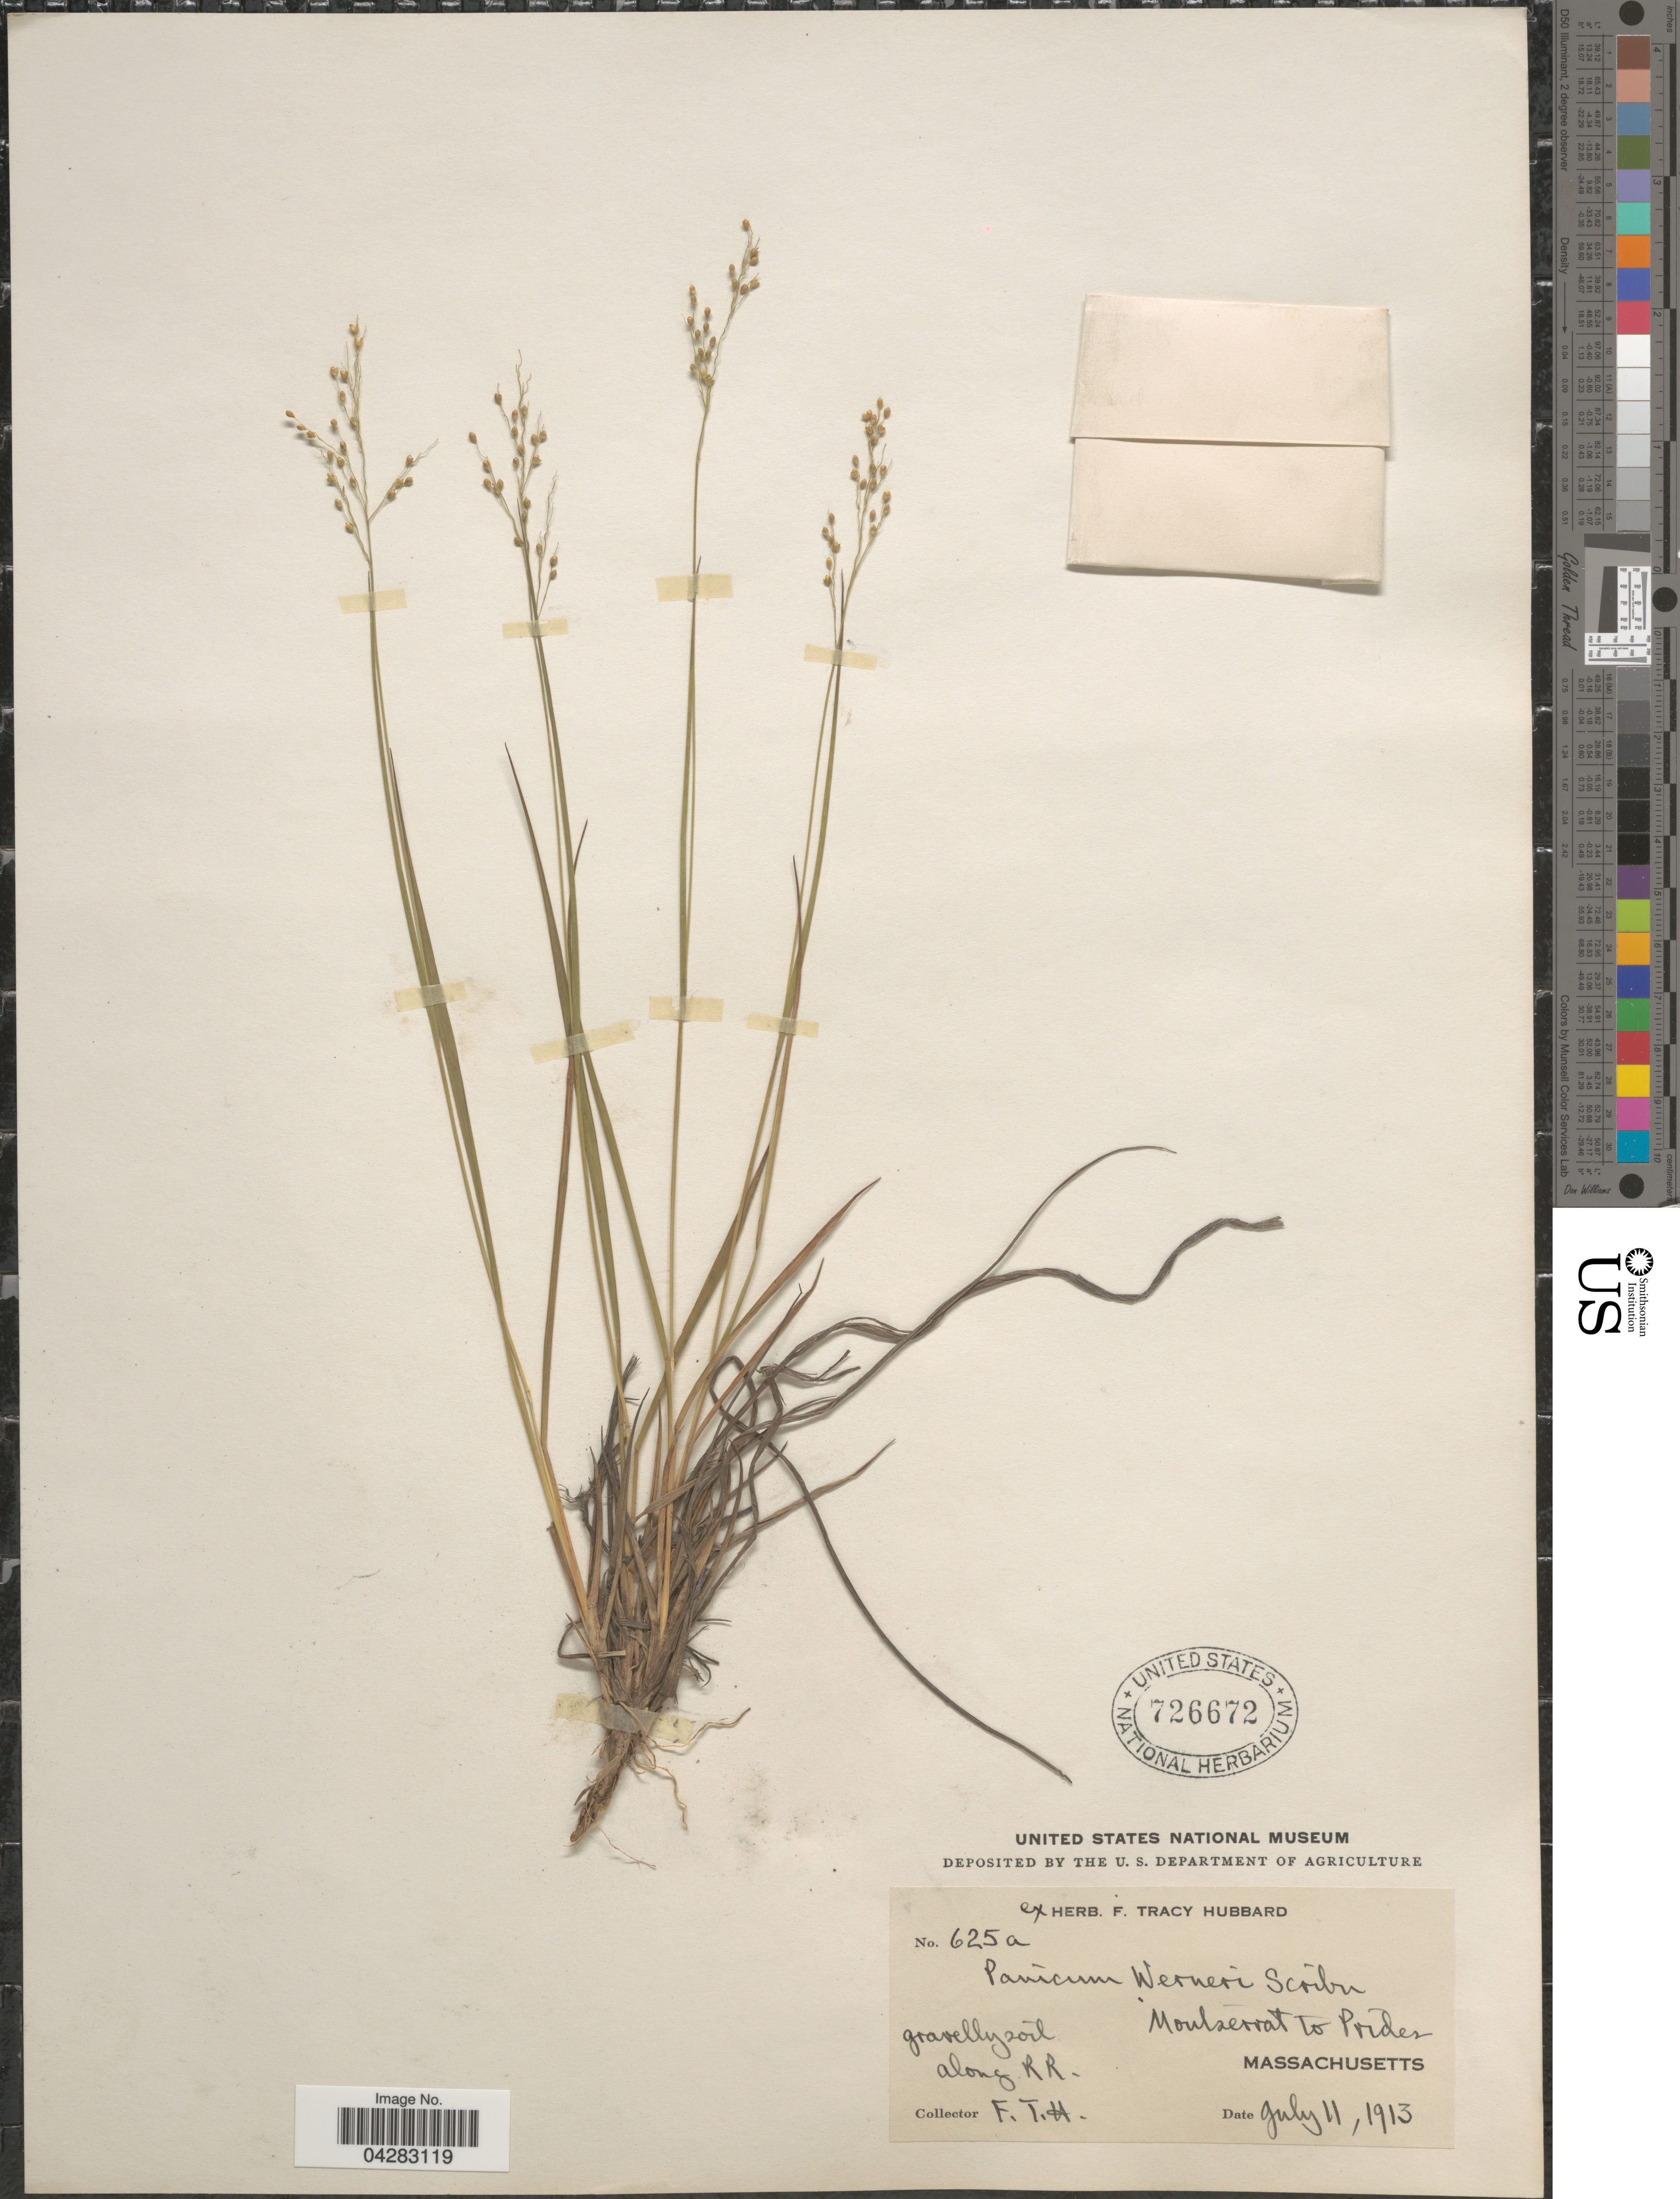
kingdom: Plantae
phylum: Tracheophyta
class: Liliopsida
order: Poales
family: Poaceae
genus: Dichanthelium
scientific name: Dichanthelium linearifolium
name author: (Scribn.) Gould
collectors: F. T. Hubbard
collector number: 625a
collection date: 1913-07-11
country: United States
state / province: Massachusetts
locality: Gravelly soil along R.R. Montserrat to Prides.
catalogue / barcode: US 726672